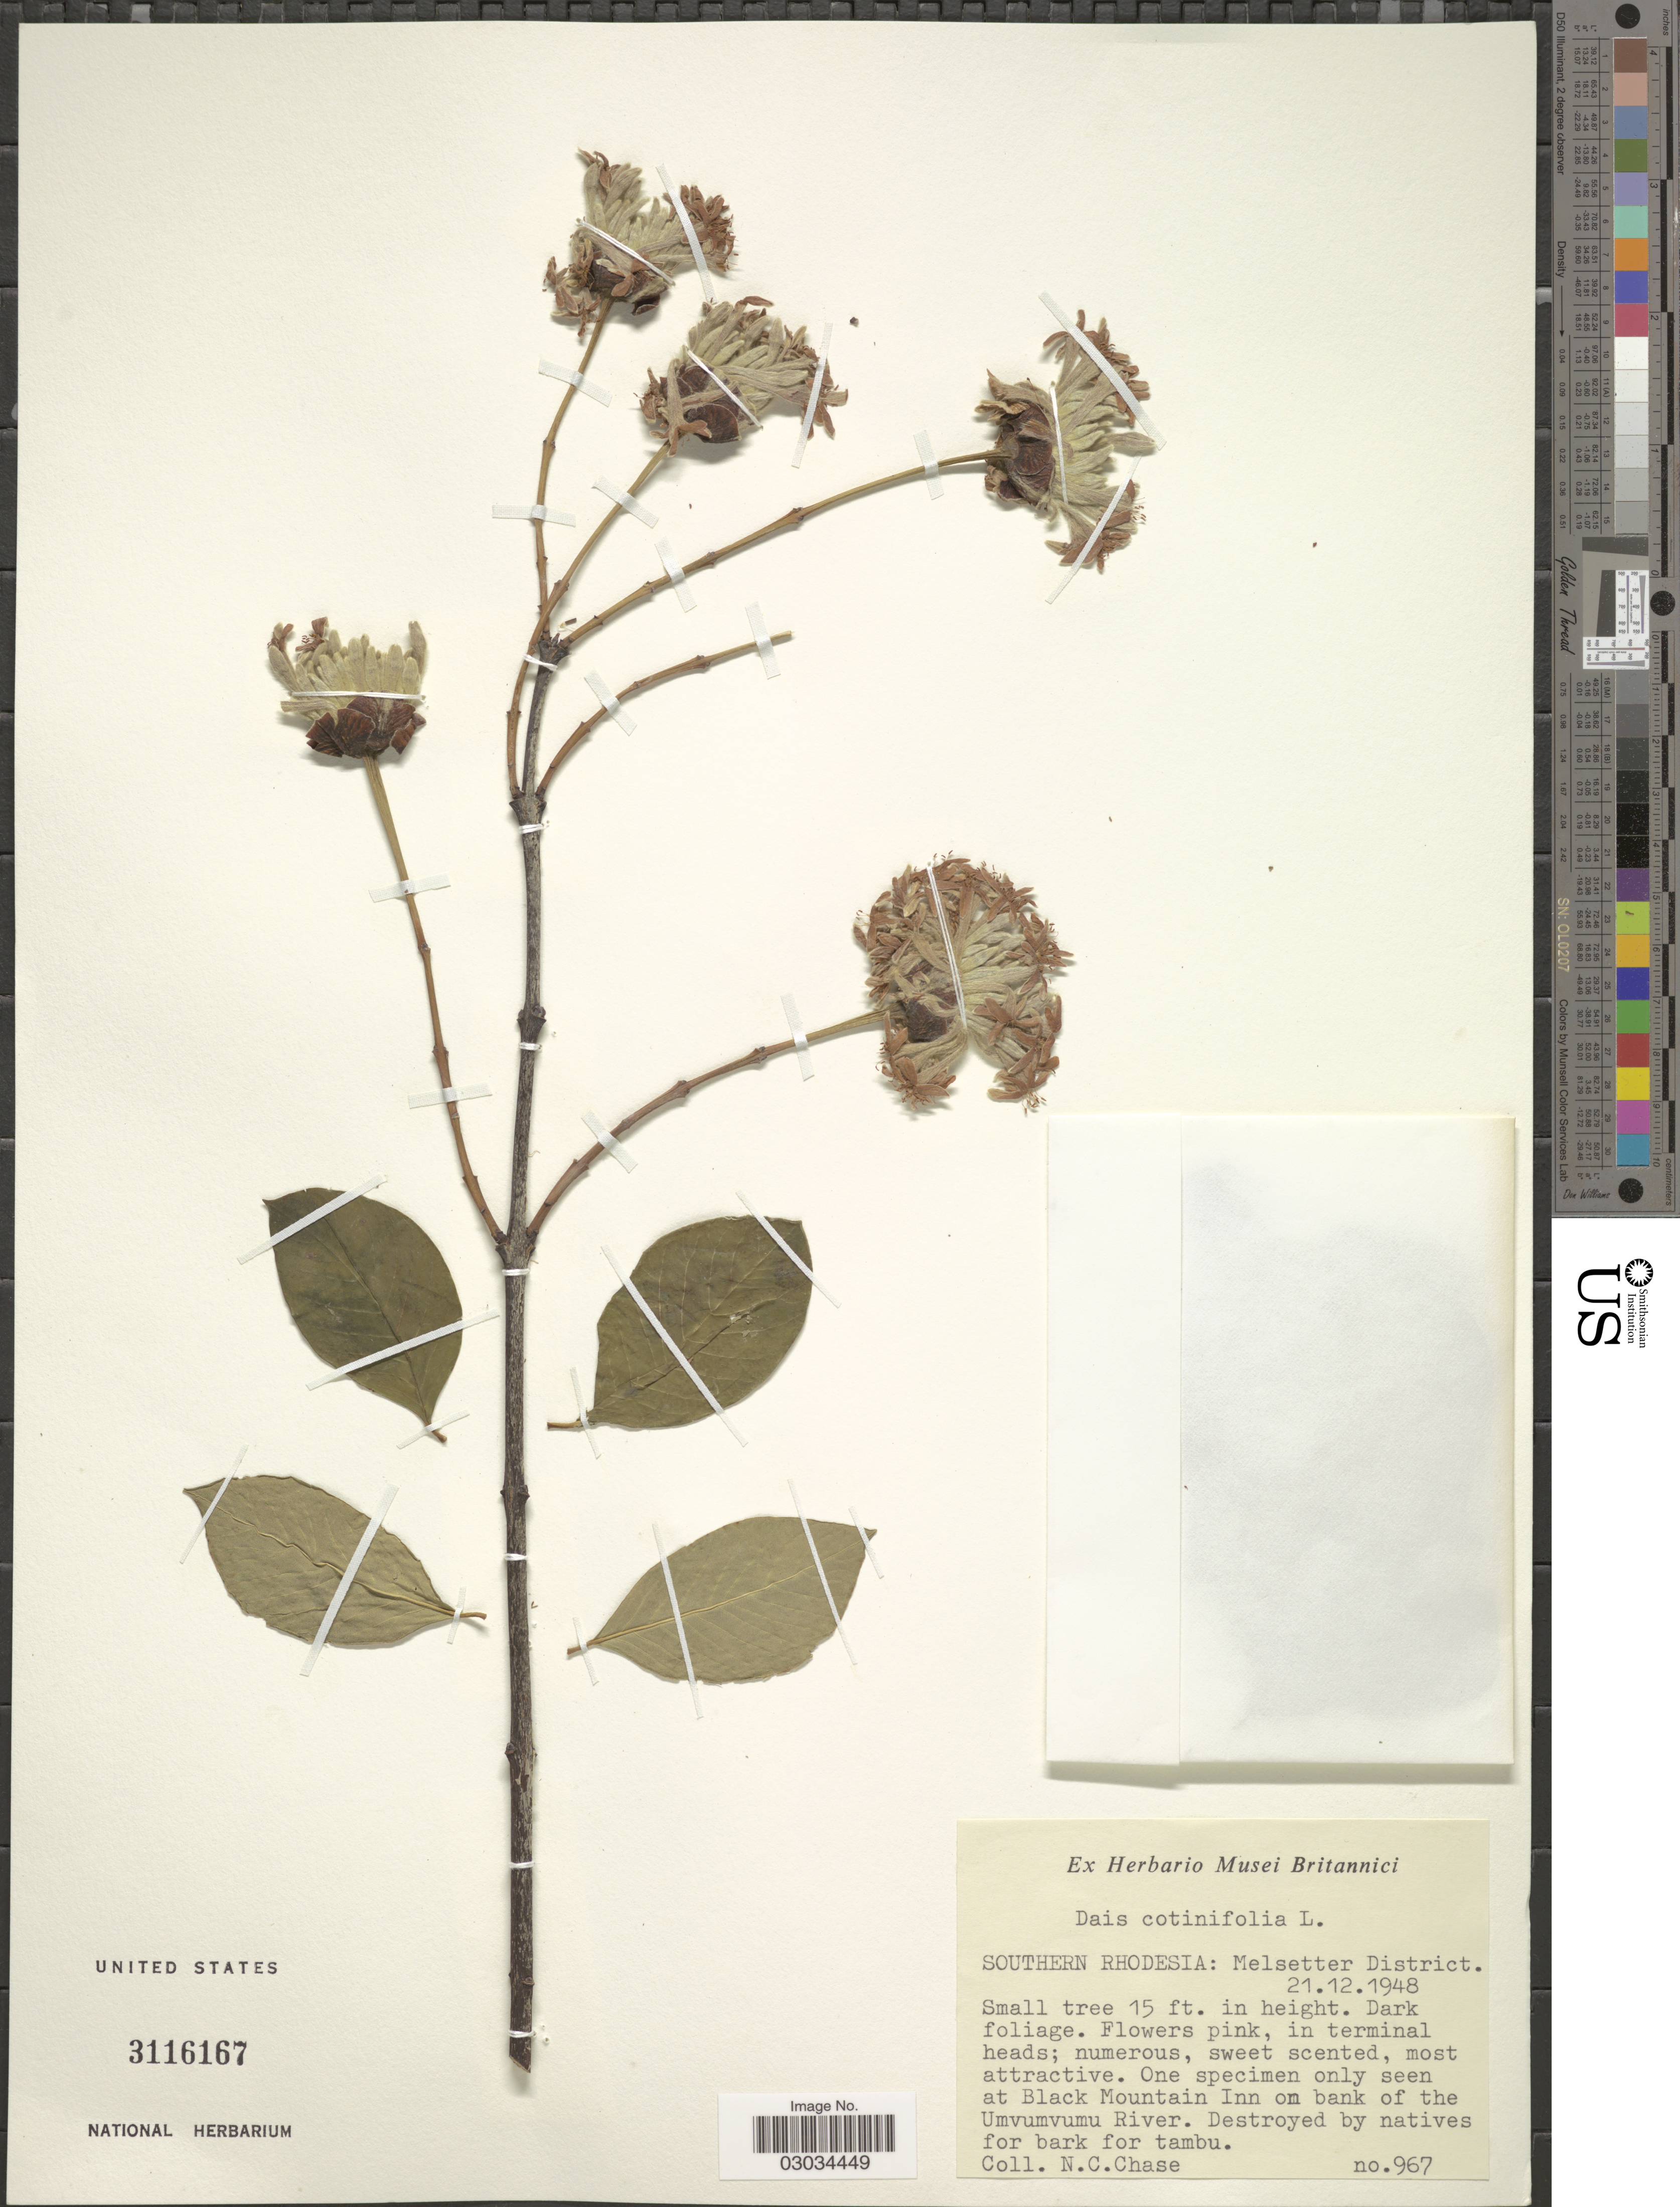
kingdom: Plantae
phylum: Tracheophyta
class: Magnoliopsida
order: Malvales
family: Thymelaeaceae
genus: Dais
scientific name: Dais cotinifolia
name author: L.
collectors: N. C. Chase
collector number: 967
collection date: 1948-12-21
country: Zimbabwe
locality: Southern Rhodesia: Melsetter District. At Black Mountain Inn on bank of the Umvumvumu River.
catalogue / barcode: US 3116167